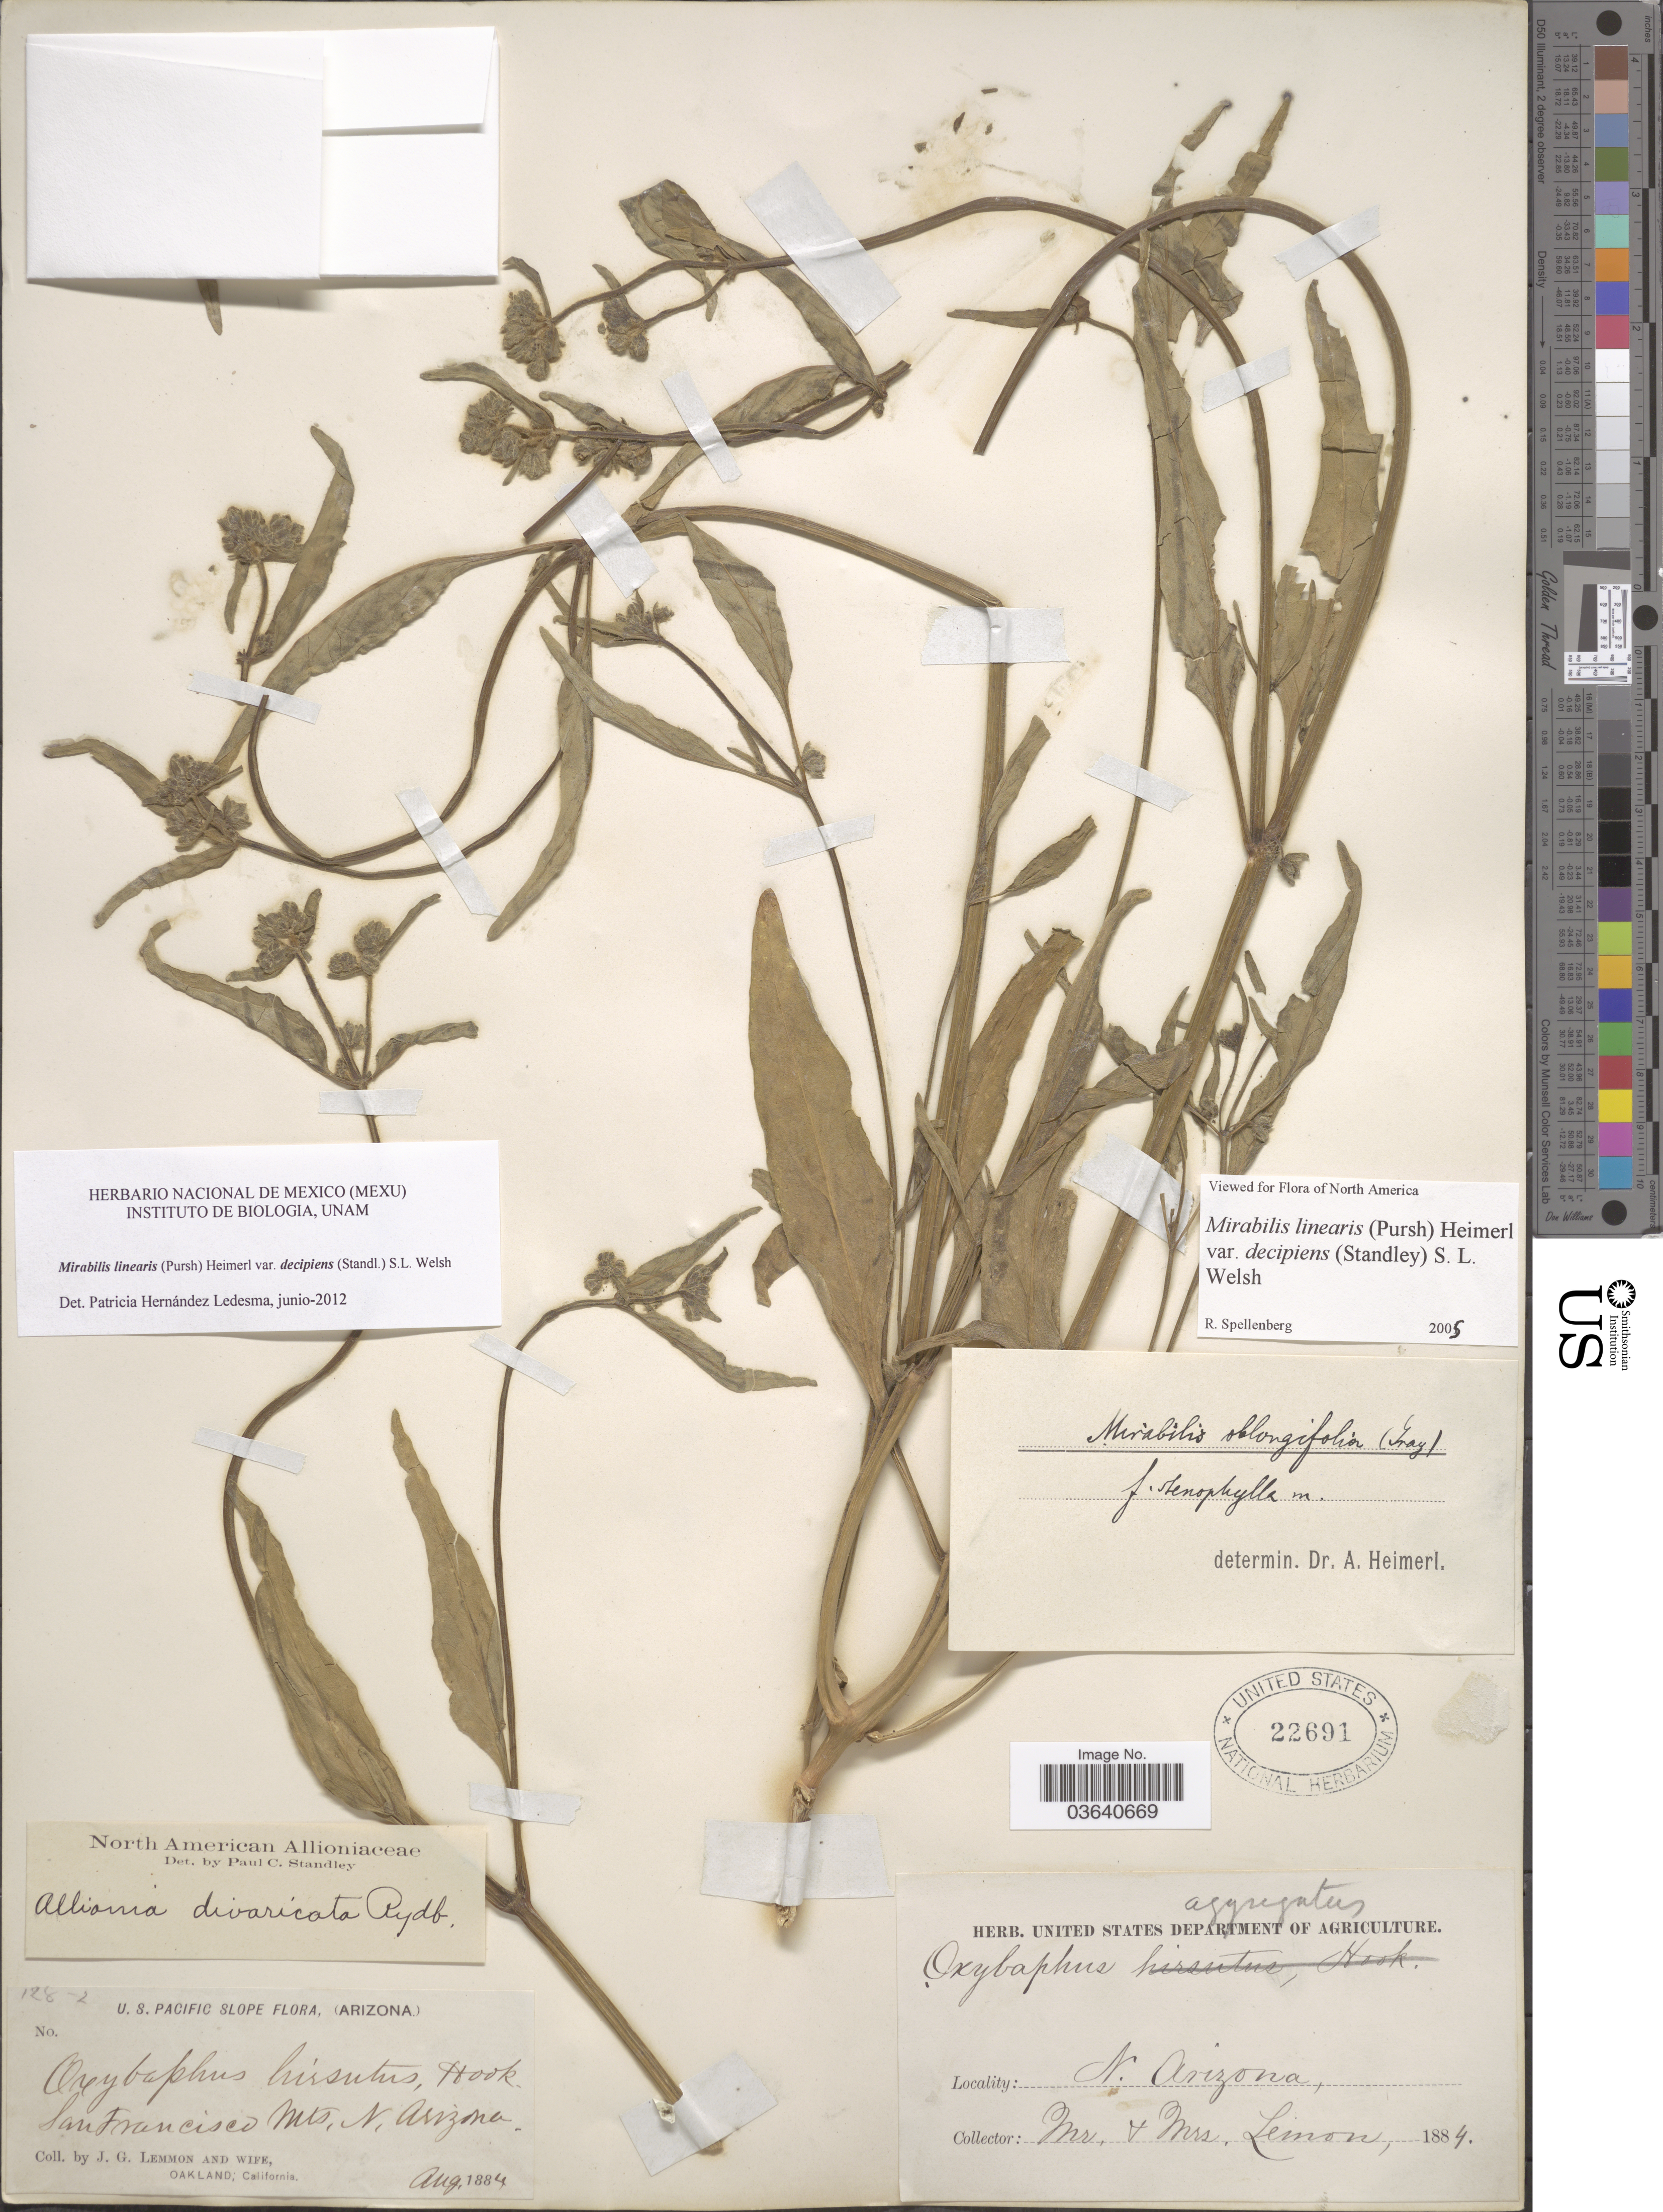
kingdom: Plantae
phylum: Tracheophyta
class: Magnoliopsida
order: Caryophyllales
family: Nyctaginaceae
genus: Mirabilis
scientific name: Mirabilis linearis var. decipiens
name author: (Standl.) S.L. Welsh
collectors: J. Lemmon & Mrs. J. G. Lemmon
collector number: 128-2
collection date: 1884-08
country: United States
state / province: Arizona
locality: U.S. Pacific Slope, San Francisco Mts. N. Arizona.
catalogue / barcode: US 22691